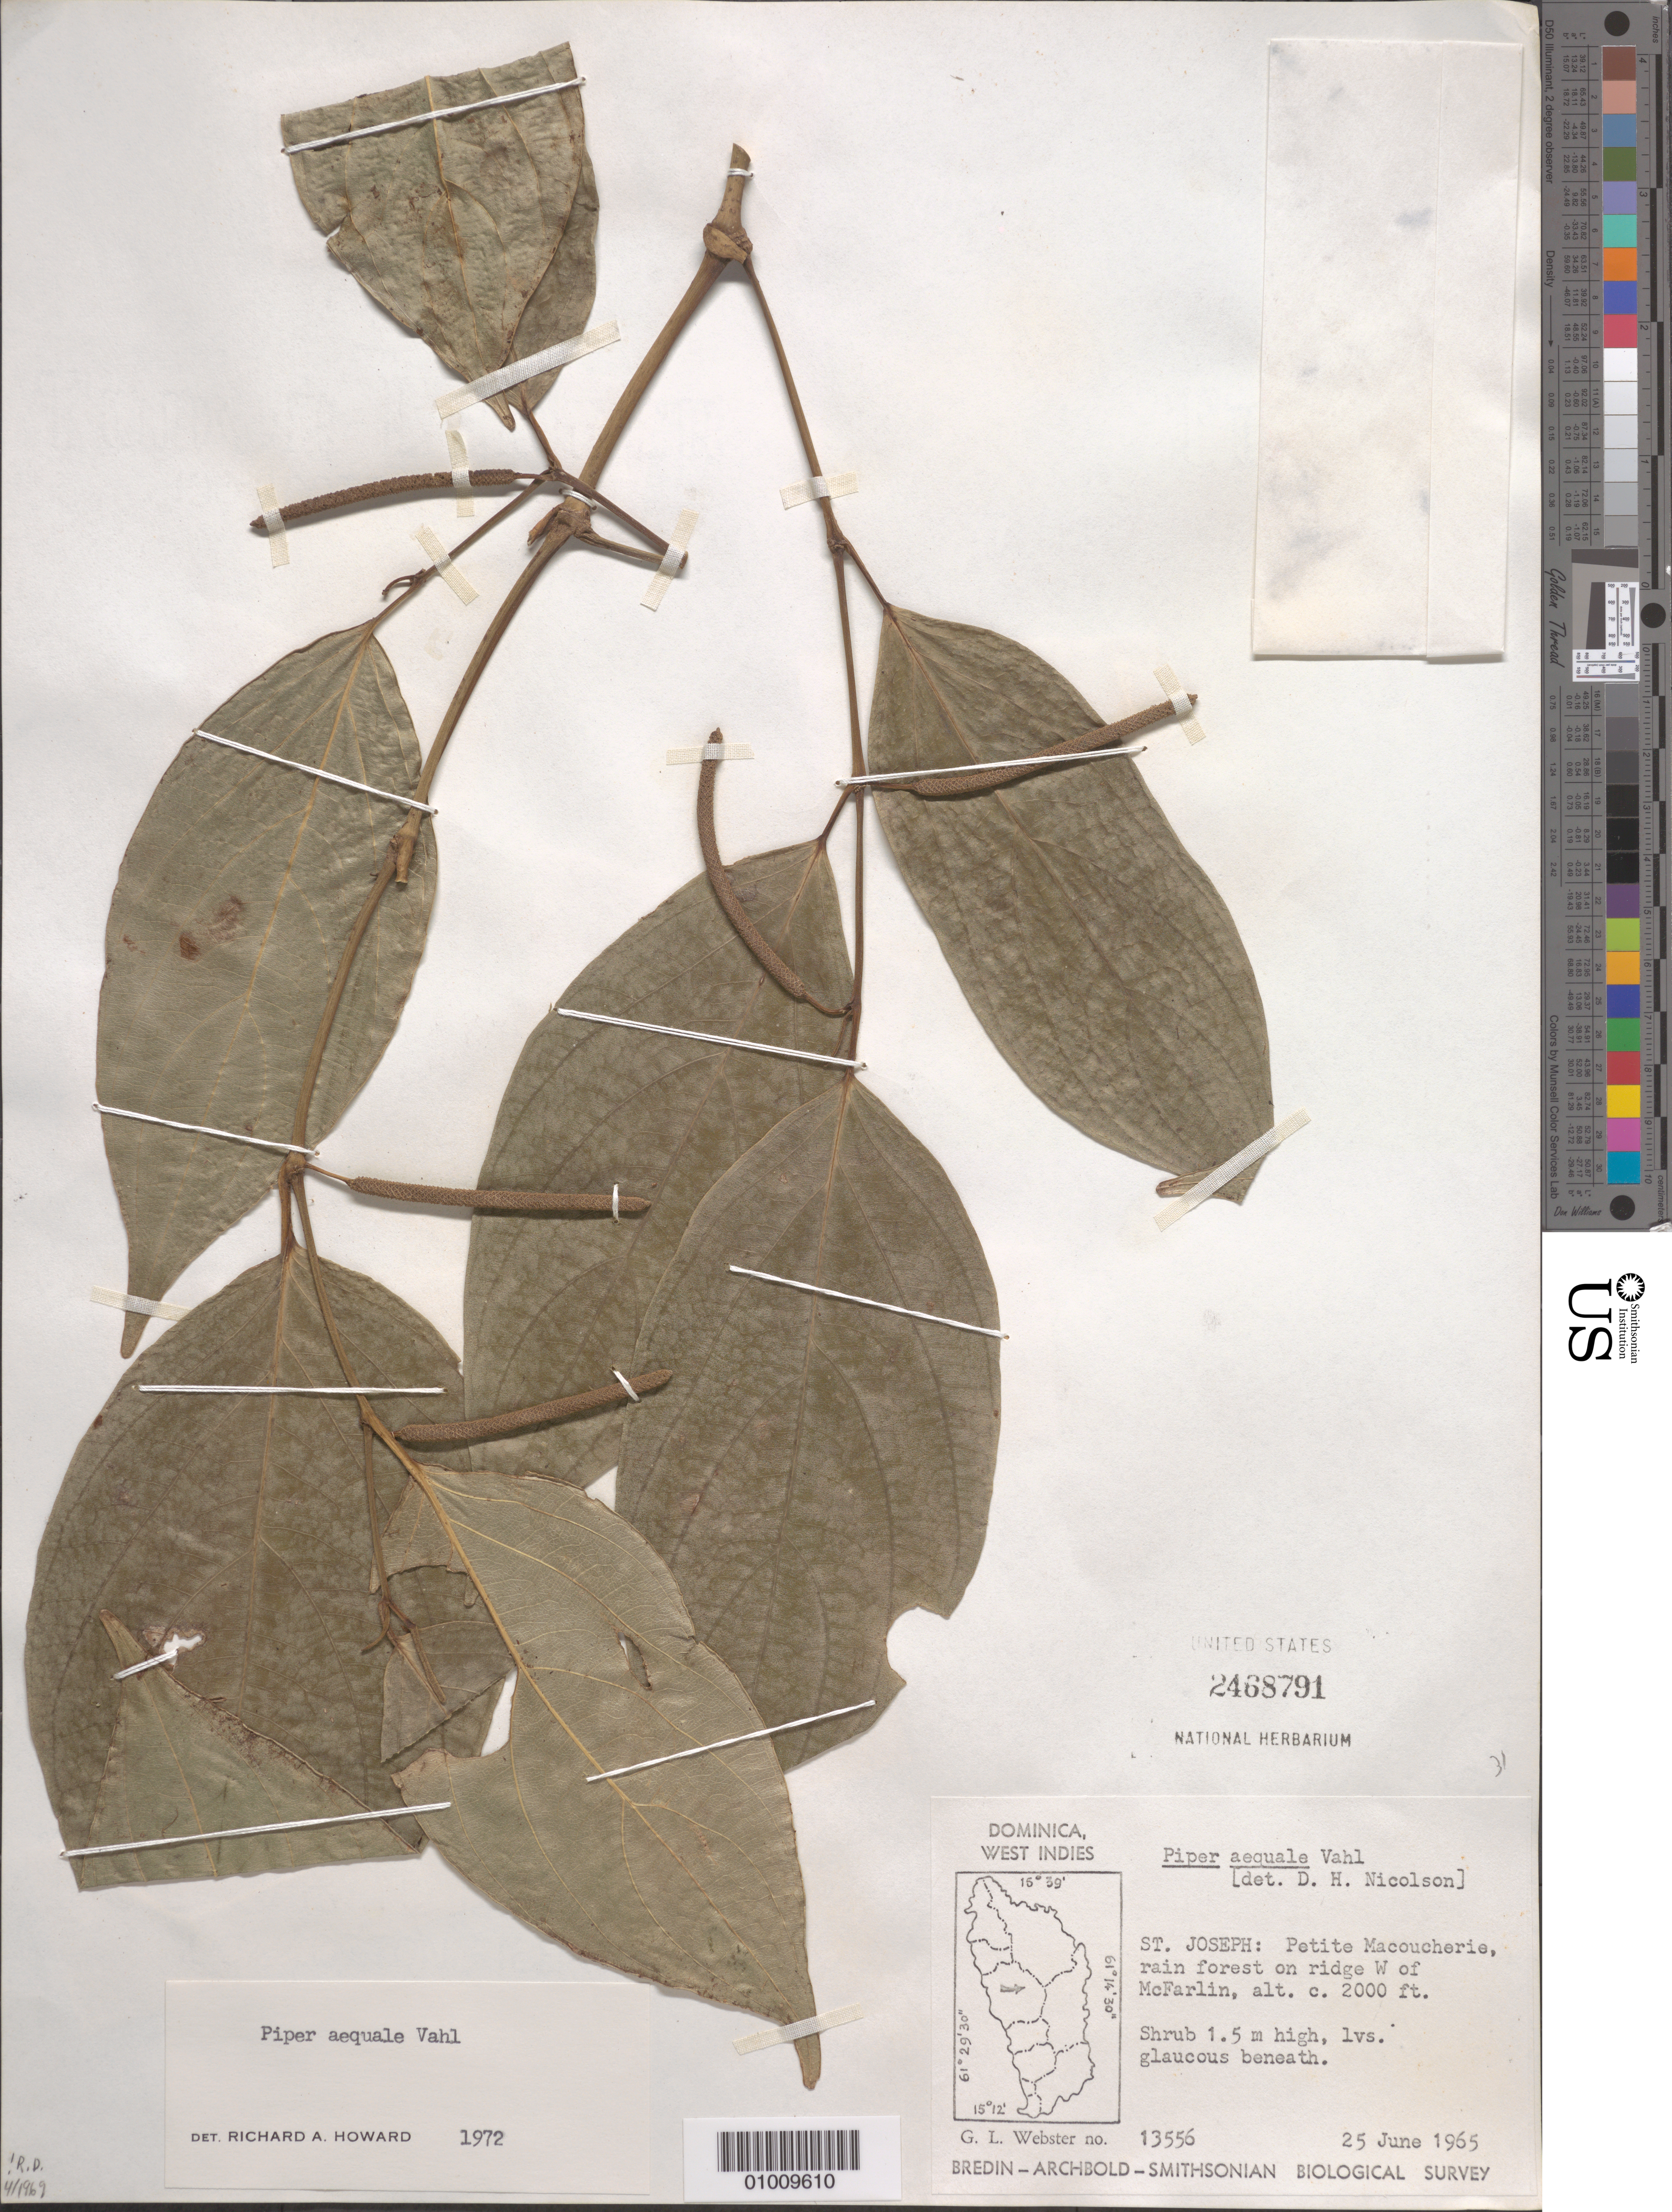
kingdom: Plantae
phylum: Tracheophyta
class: Magnoliopsida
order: Piperales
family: Piperaceae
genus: Piper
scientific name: Piper aequale var. aequale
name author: Vahl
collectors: G. L. Webster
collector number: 13556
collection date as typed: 25 Jun 1965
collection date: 1965-06-25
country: Dominica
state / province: St. Joseph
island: Dominica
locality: Petite Macoucherie, rain forest on ridge W of McFarlin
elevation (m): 610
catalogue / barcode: US 2468791